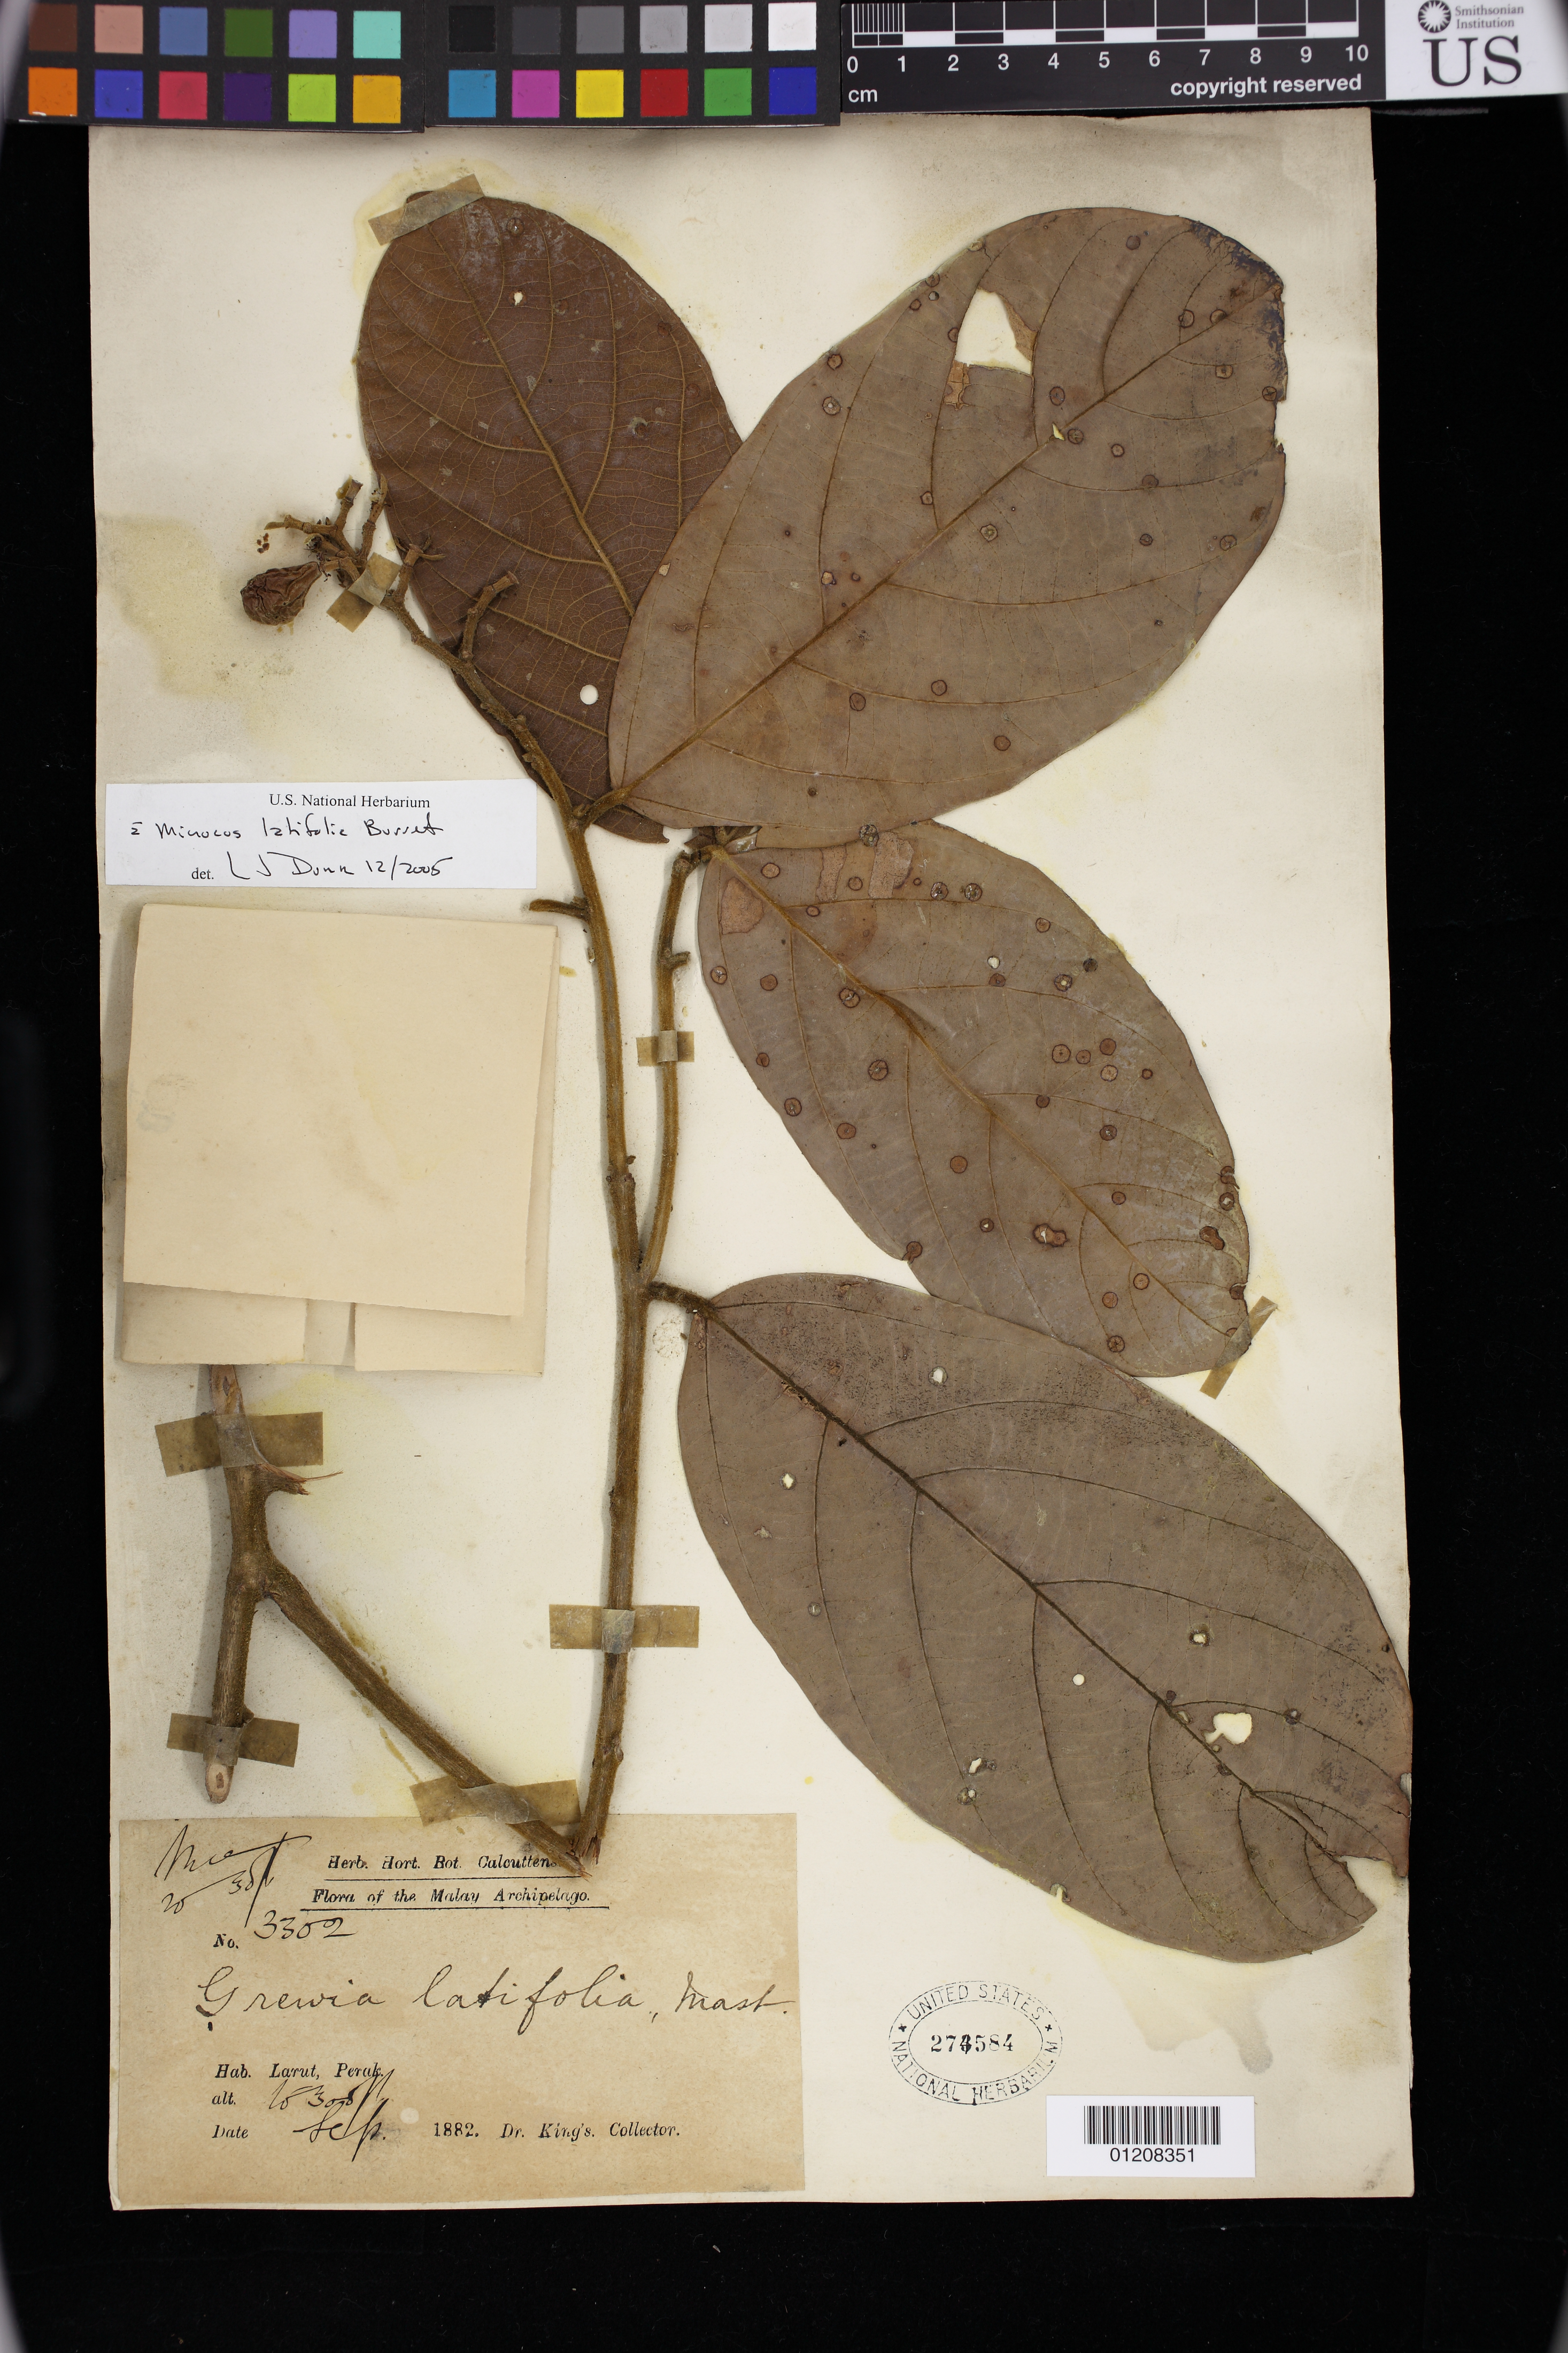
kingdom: Plantae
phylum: Tracheophyta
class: Magnoliopsida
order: Malvales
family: Malvaceae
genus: Microcos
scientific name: Microcos latifolia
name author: Burret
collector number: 3302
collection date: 1882-09-01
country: Malaysia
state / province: Perak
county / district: Larut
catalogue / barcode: US 274584